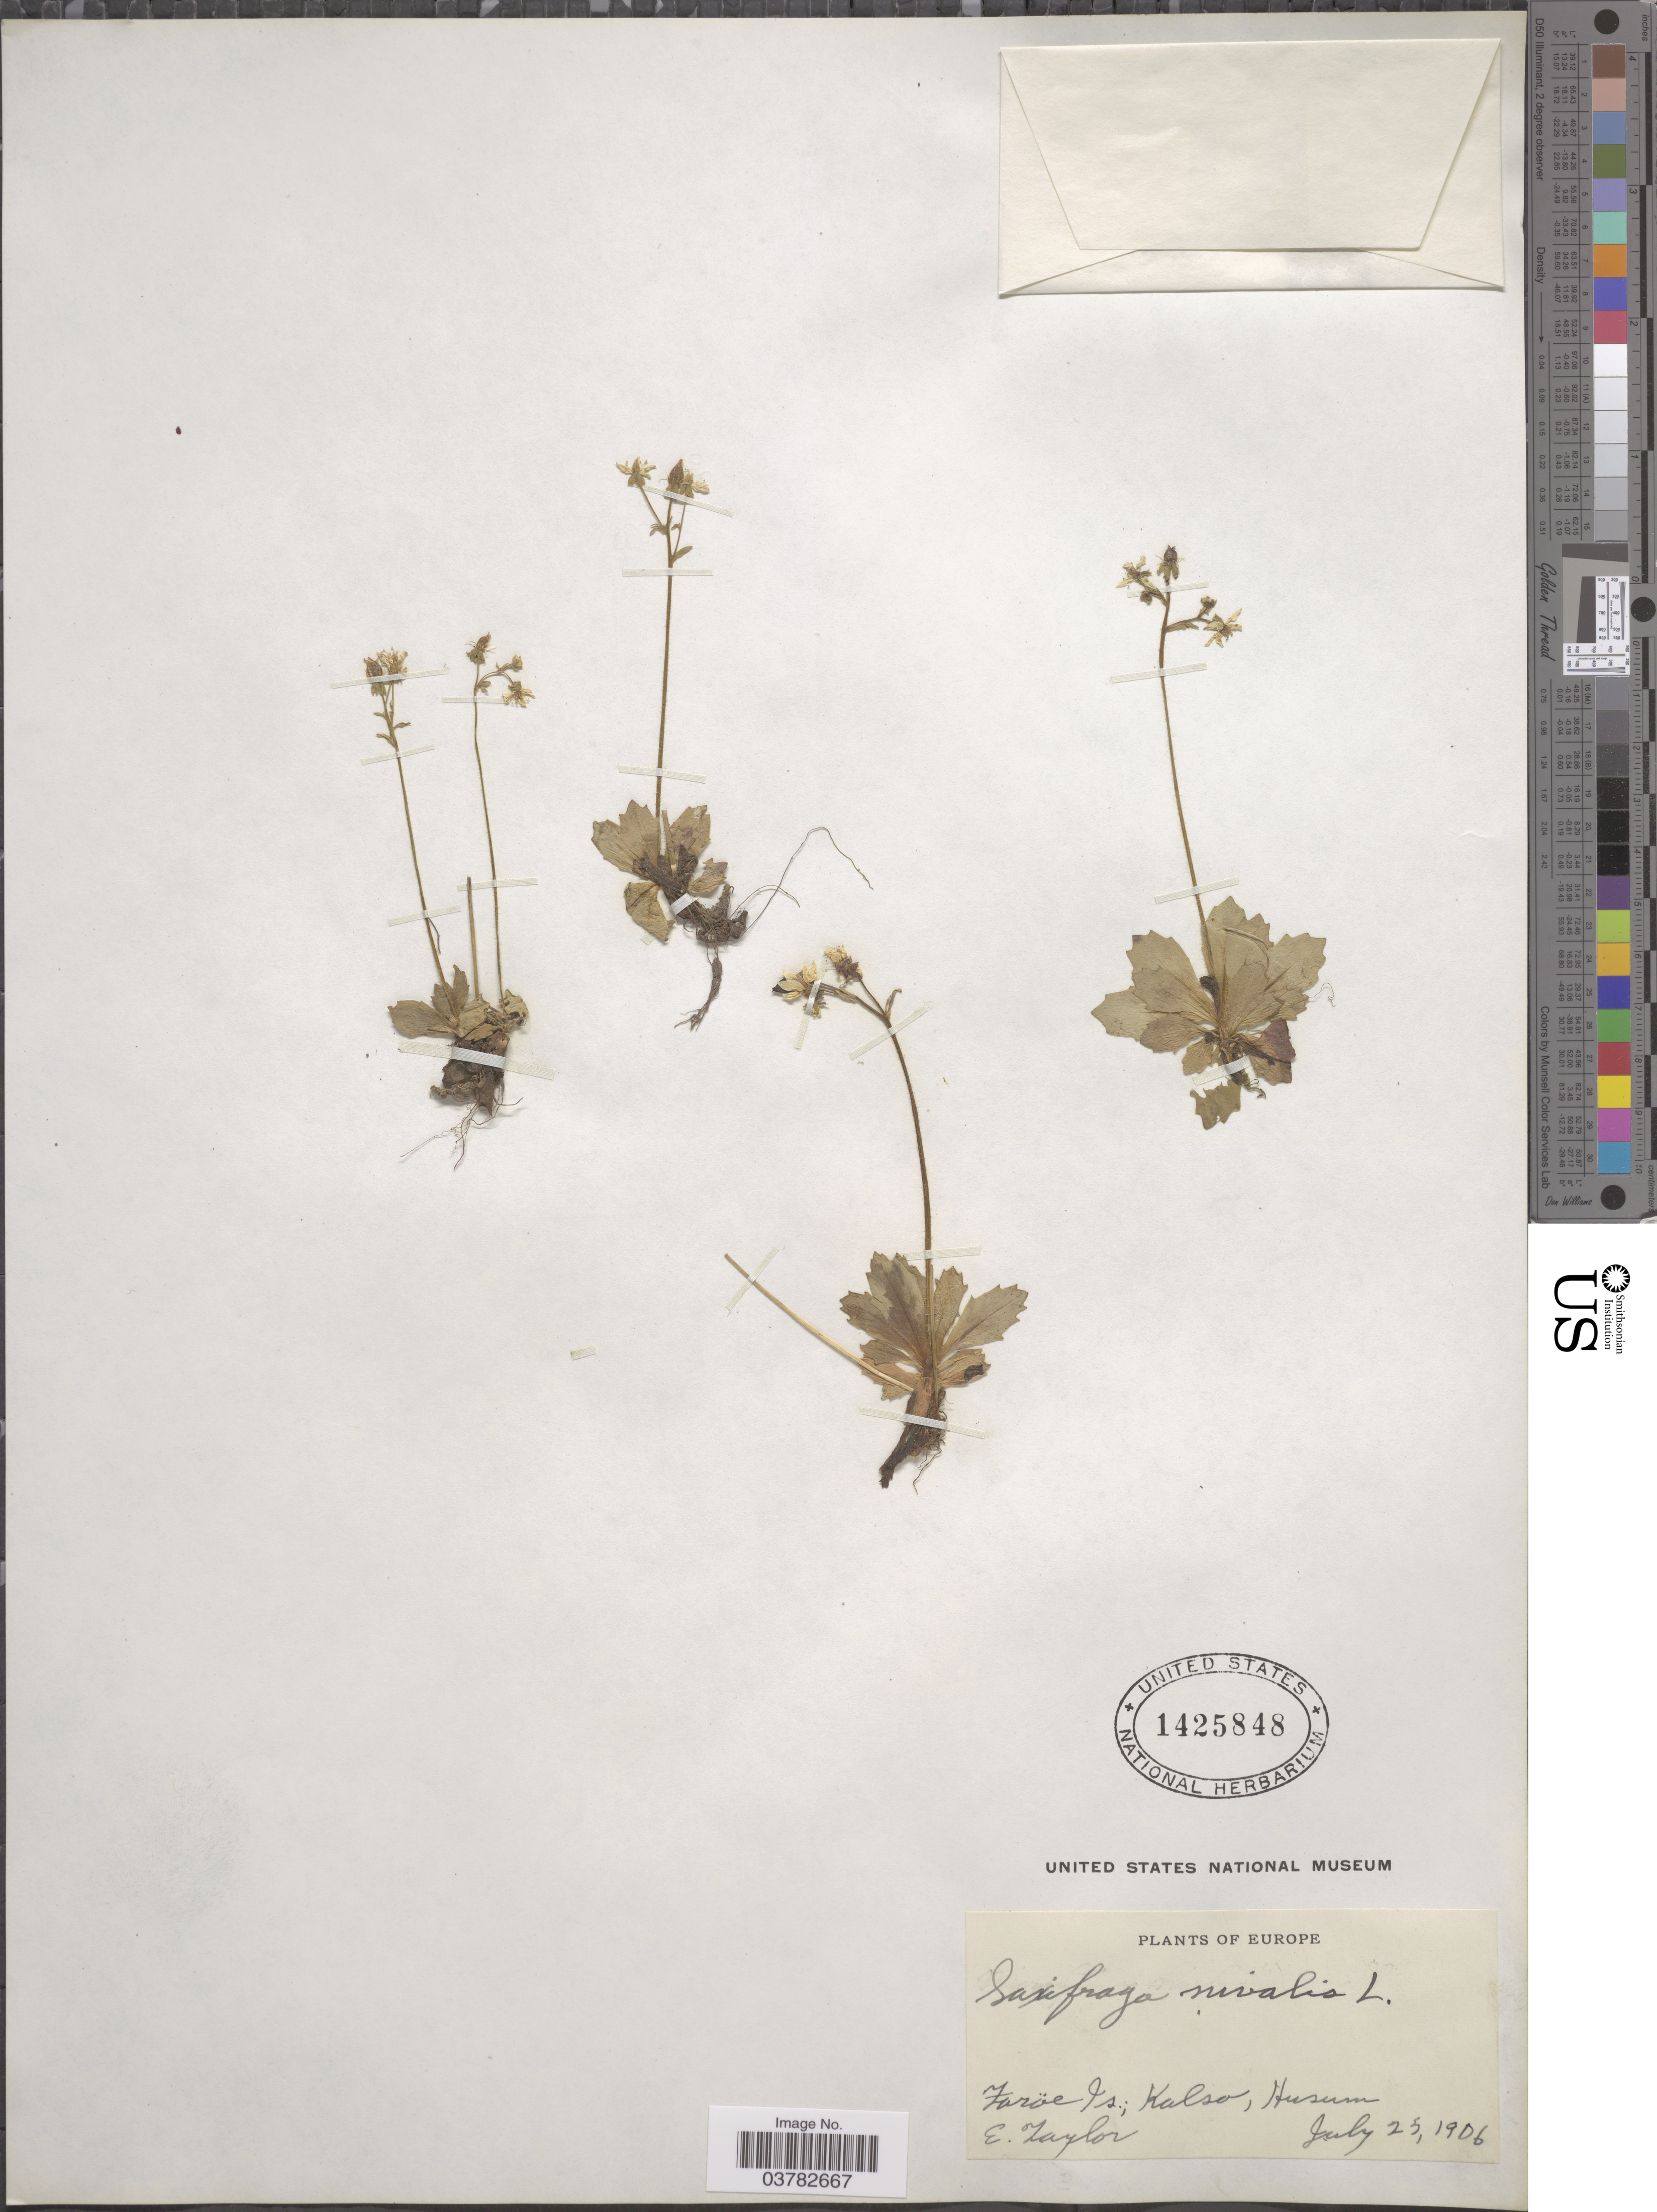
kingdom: Plantae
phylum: Tracheophyta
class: Magnoliopsida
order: Saxifragales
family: Saxifragaceae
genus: Micranthes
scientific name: Micranthes nivalis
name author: (L.) Small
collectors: E. Taylor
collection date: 1906-07-25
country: Faroe Islands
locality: Europe. Faröe Is.; Kalso, Husum.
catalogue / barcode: US 1425848